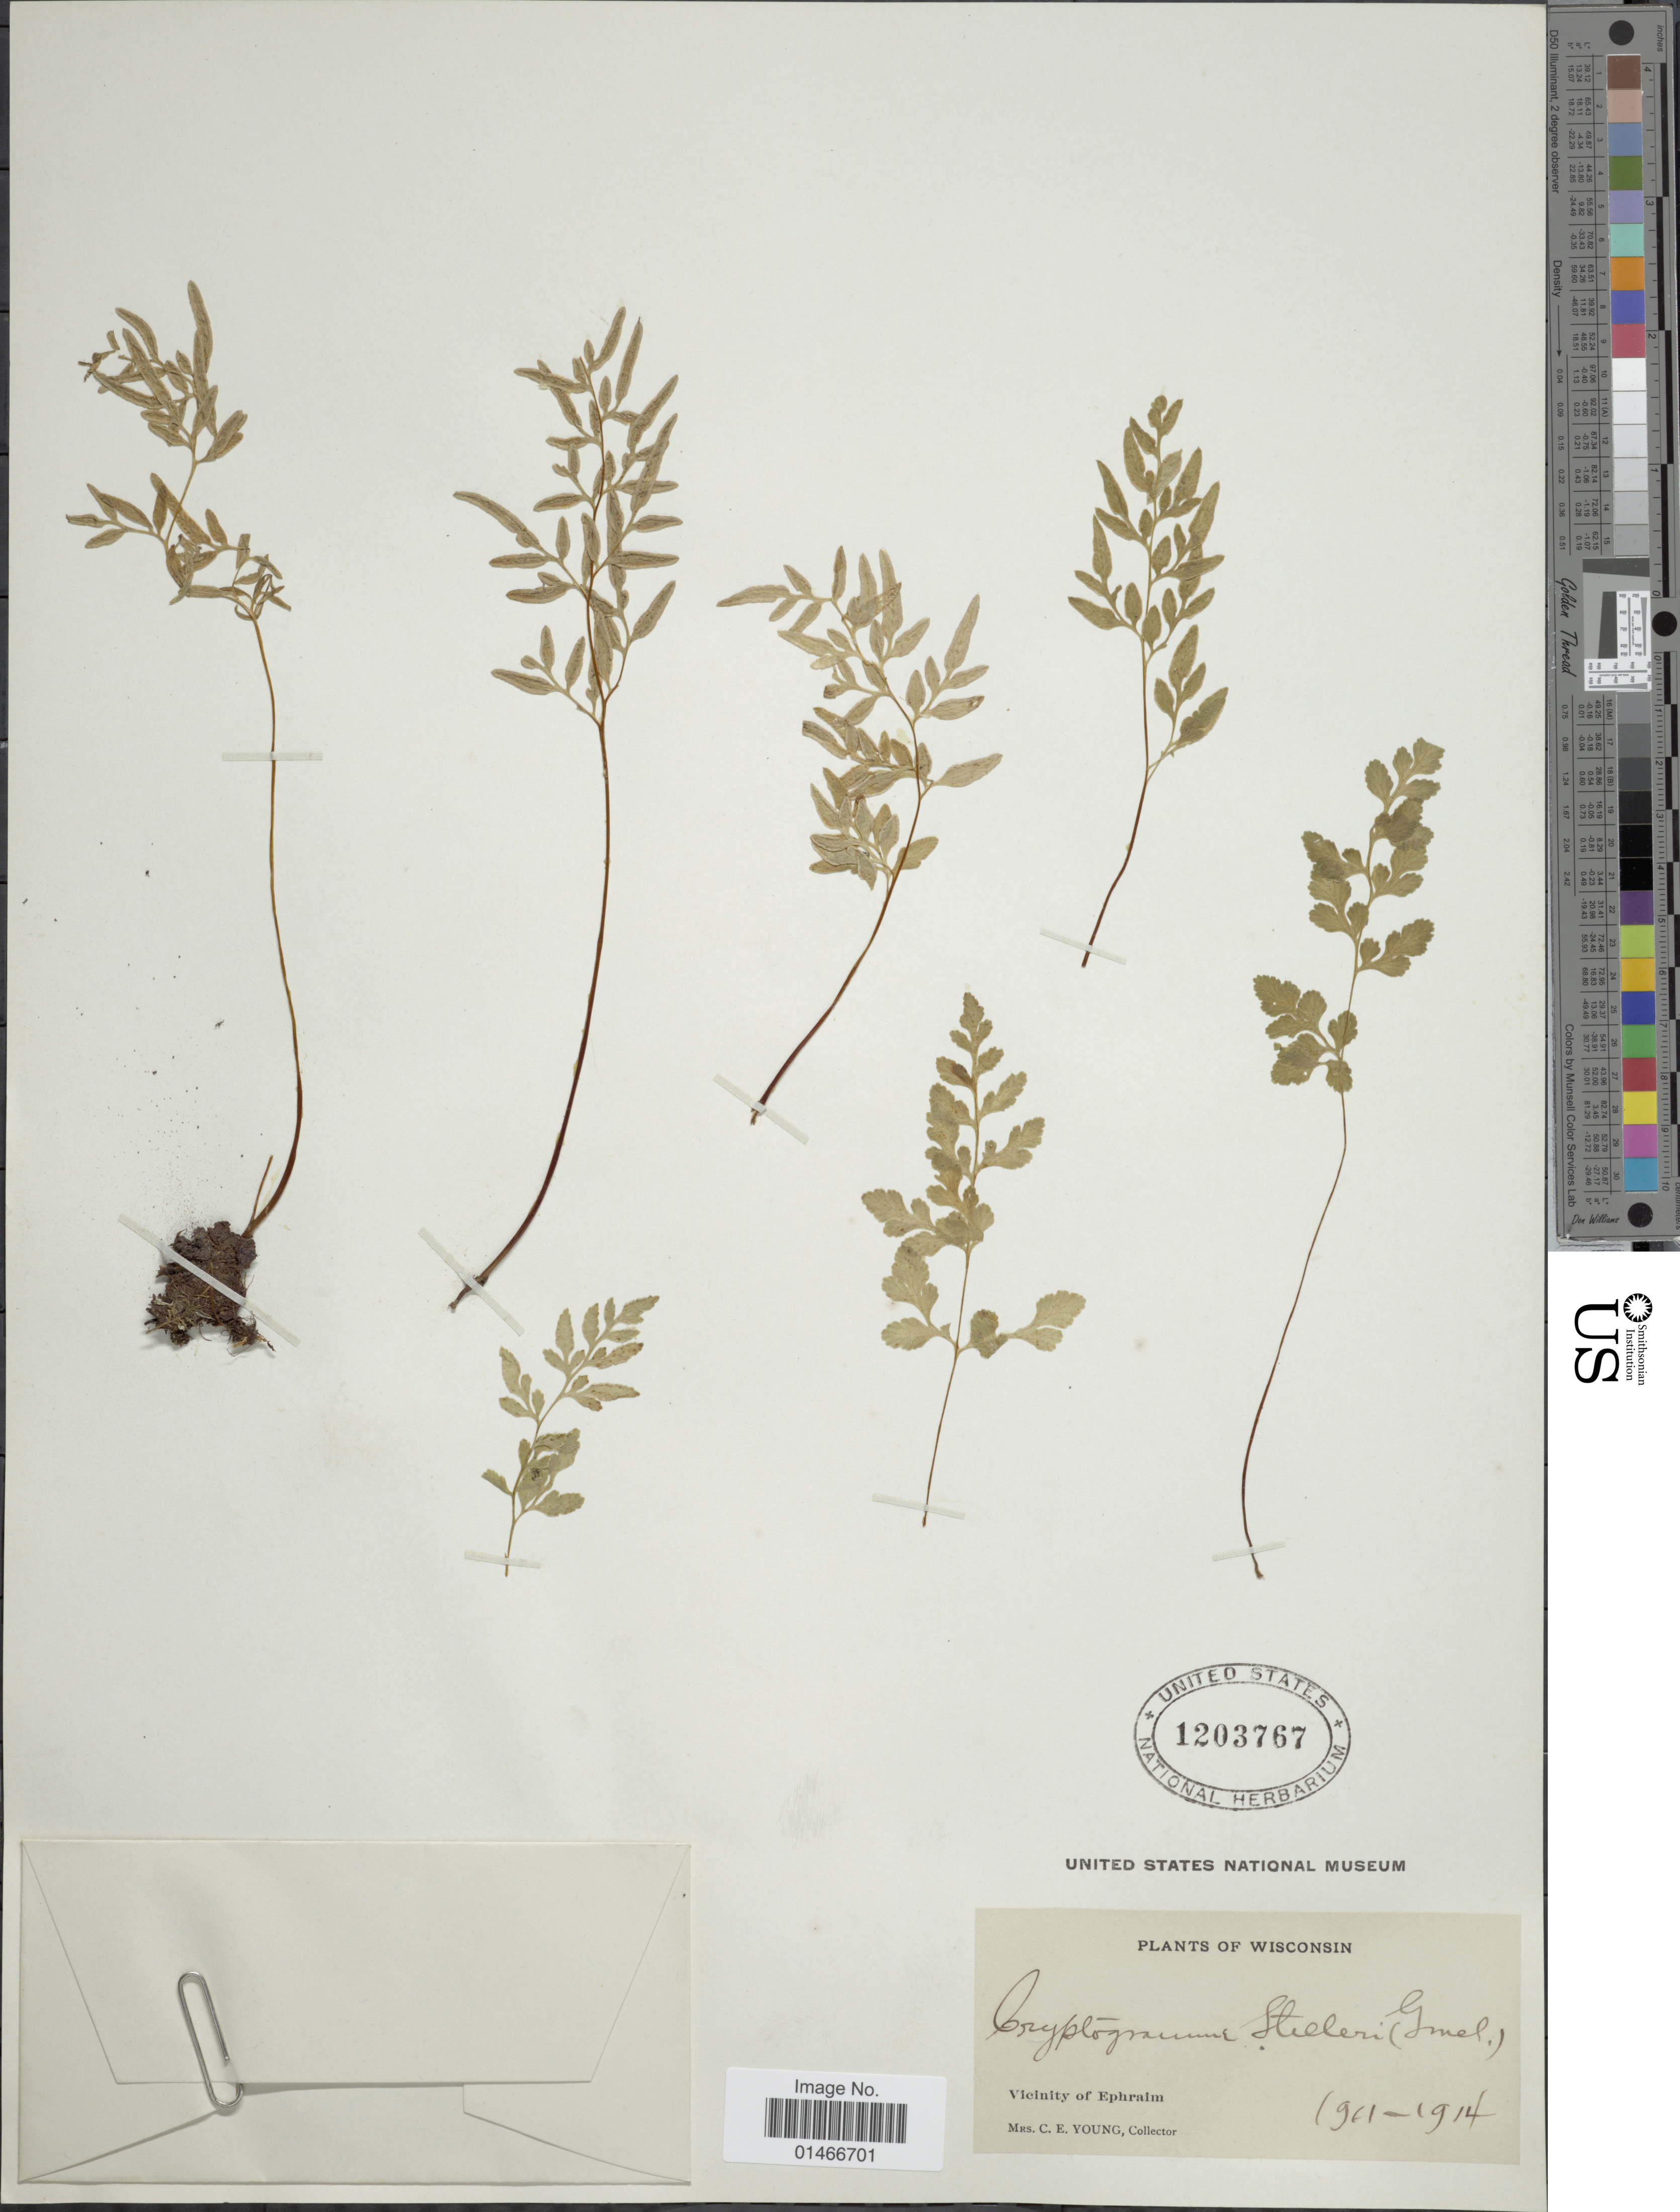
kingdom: Plantae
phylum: Tracheophyta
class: Polypodiopsida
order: Polypodiales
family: Pteridaceae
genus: Cryptogramma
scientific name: Cryptogramma stelleri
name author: (S.G. Gmel.) Prantl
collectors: C. Young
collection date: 1911/1914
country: United States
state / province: Wisconsin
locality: Vicinity of Ephraim.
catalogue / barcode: US 1203767